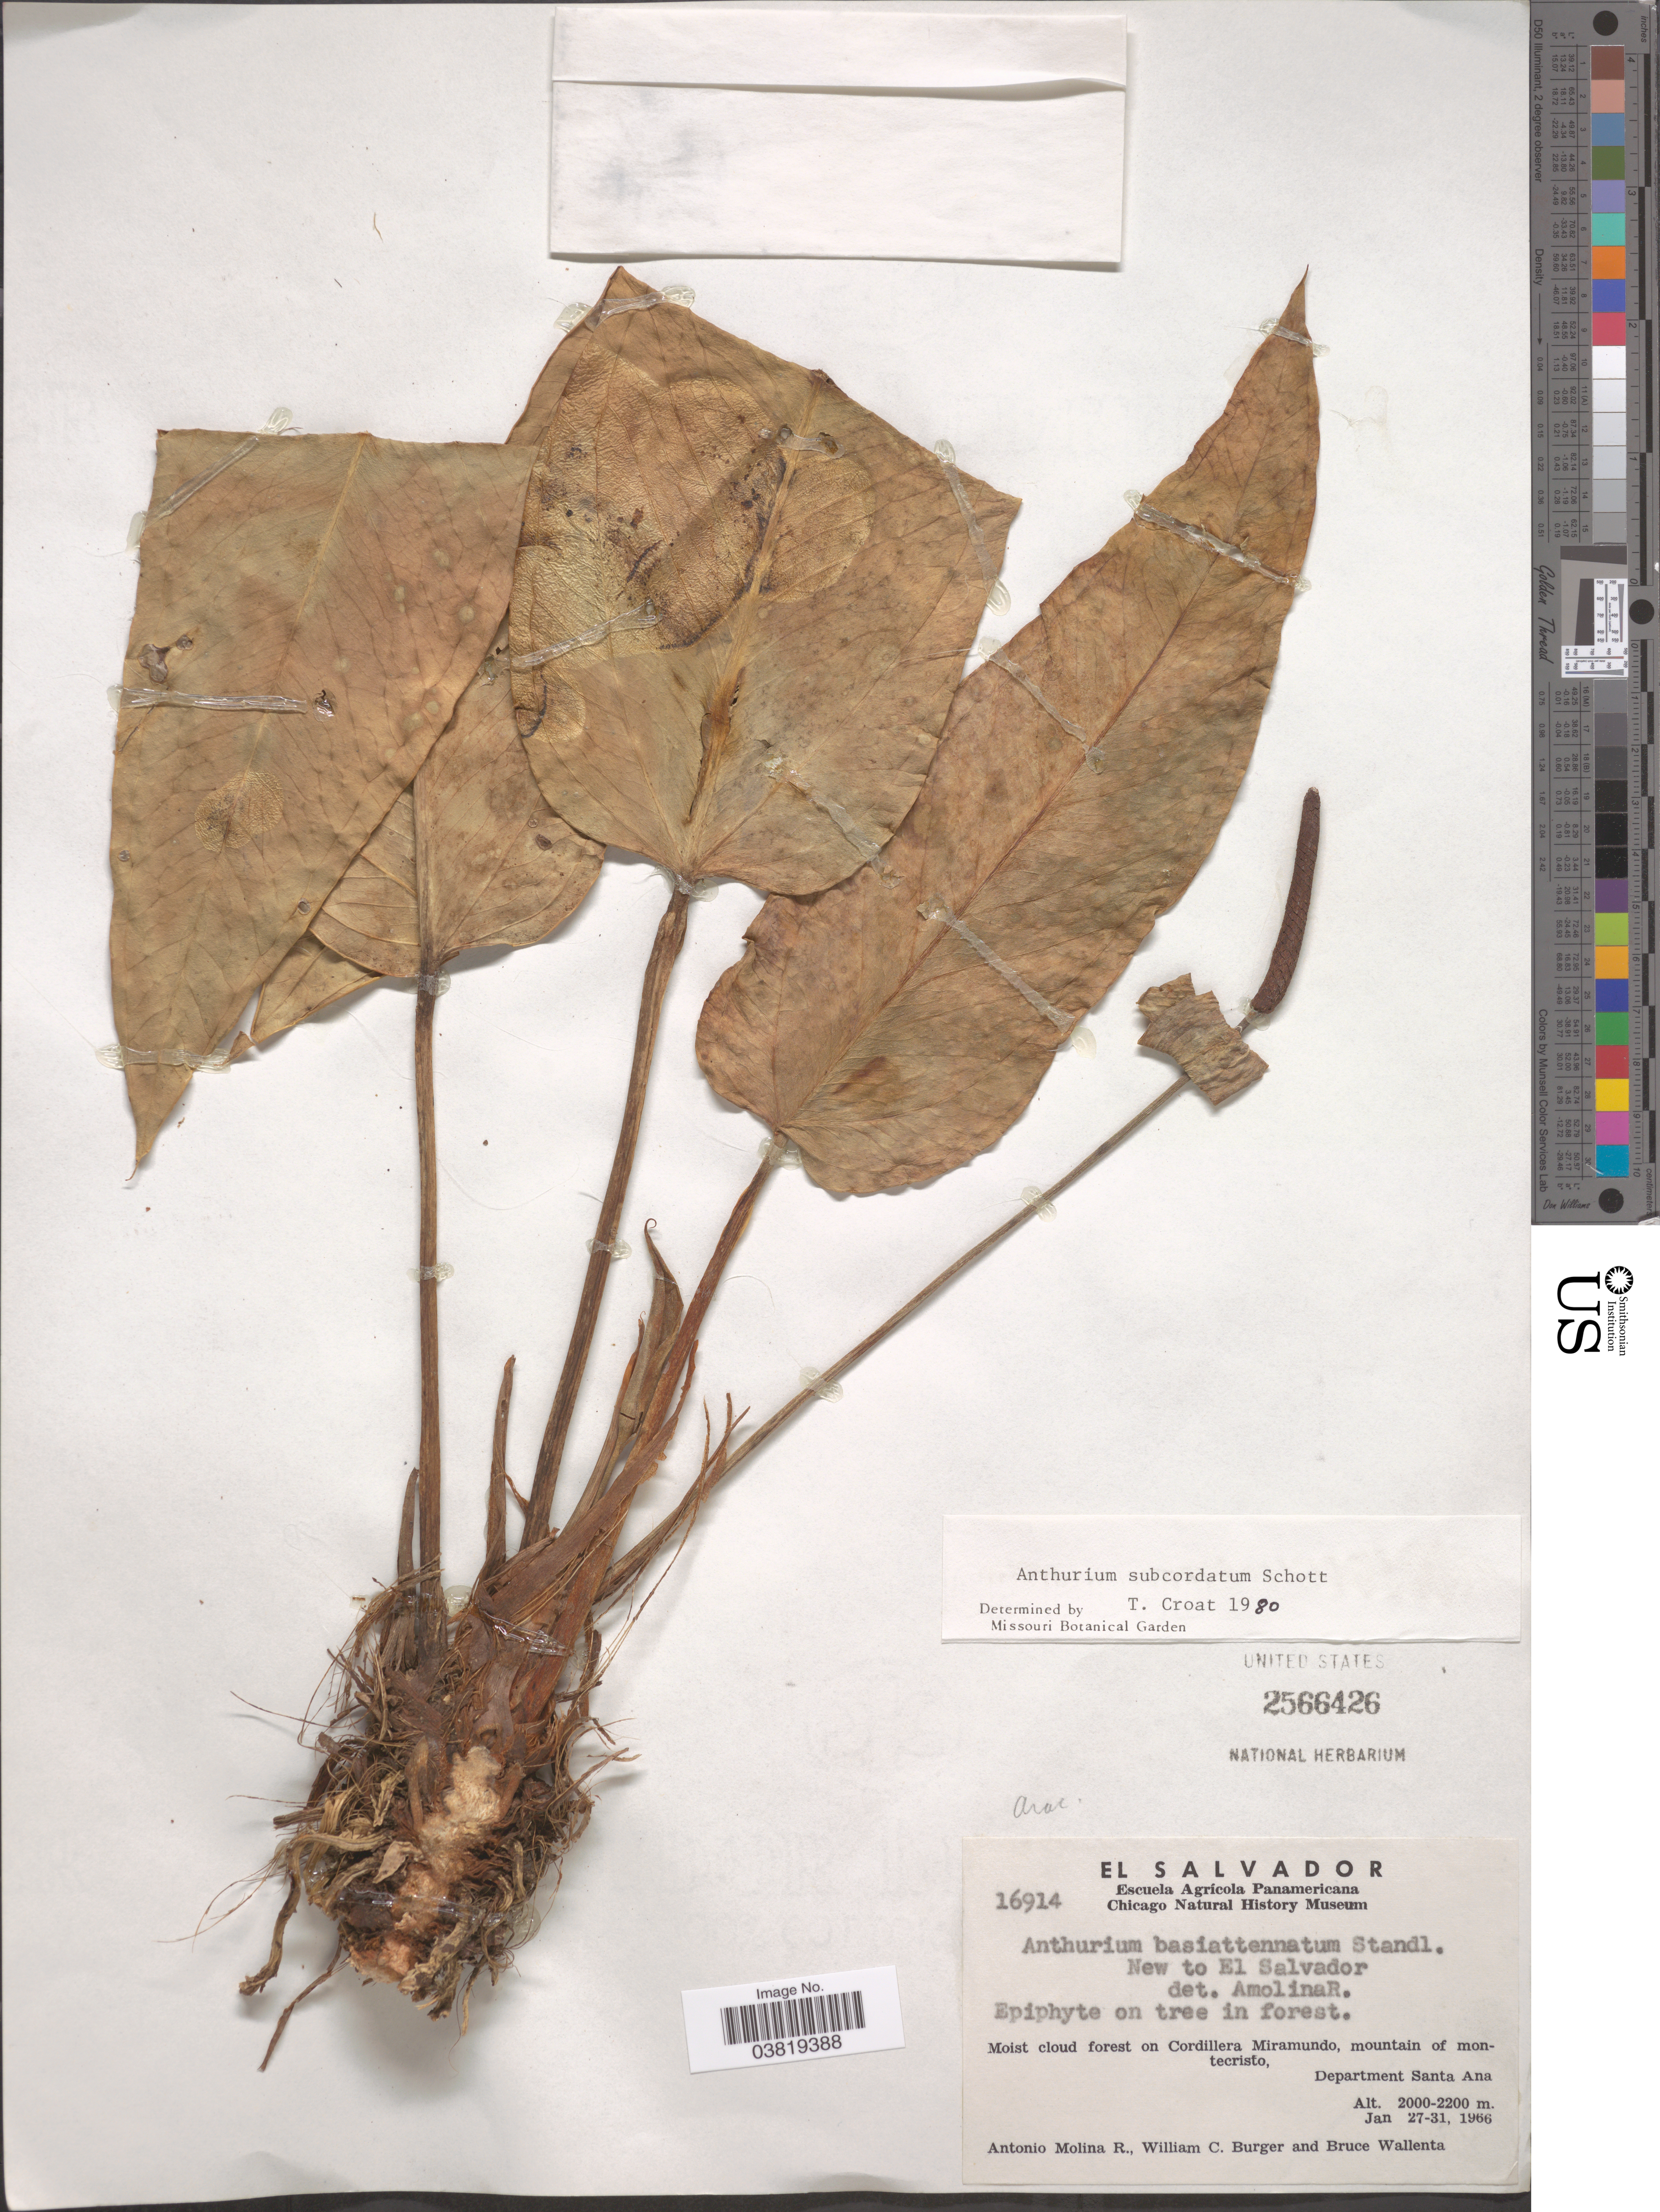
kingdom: Plantae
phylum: Tracheophyta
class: Liliopsida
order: Alismatales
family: Araceae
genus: Anthurium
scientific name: Anthurium subcordatum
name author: Schott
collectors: A. Molina R., W. Burger & B. Wallenta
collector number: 16914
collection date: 1966-01-27/1966-01-31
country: El Salvador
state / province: Santa Ana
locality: On Cordillera Miramundo, mountain of montecristo, Department Santa Ana.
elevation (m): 2000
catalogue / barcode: US 2566426